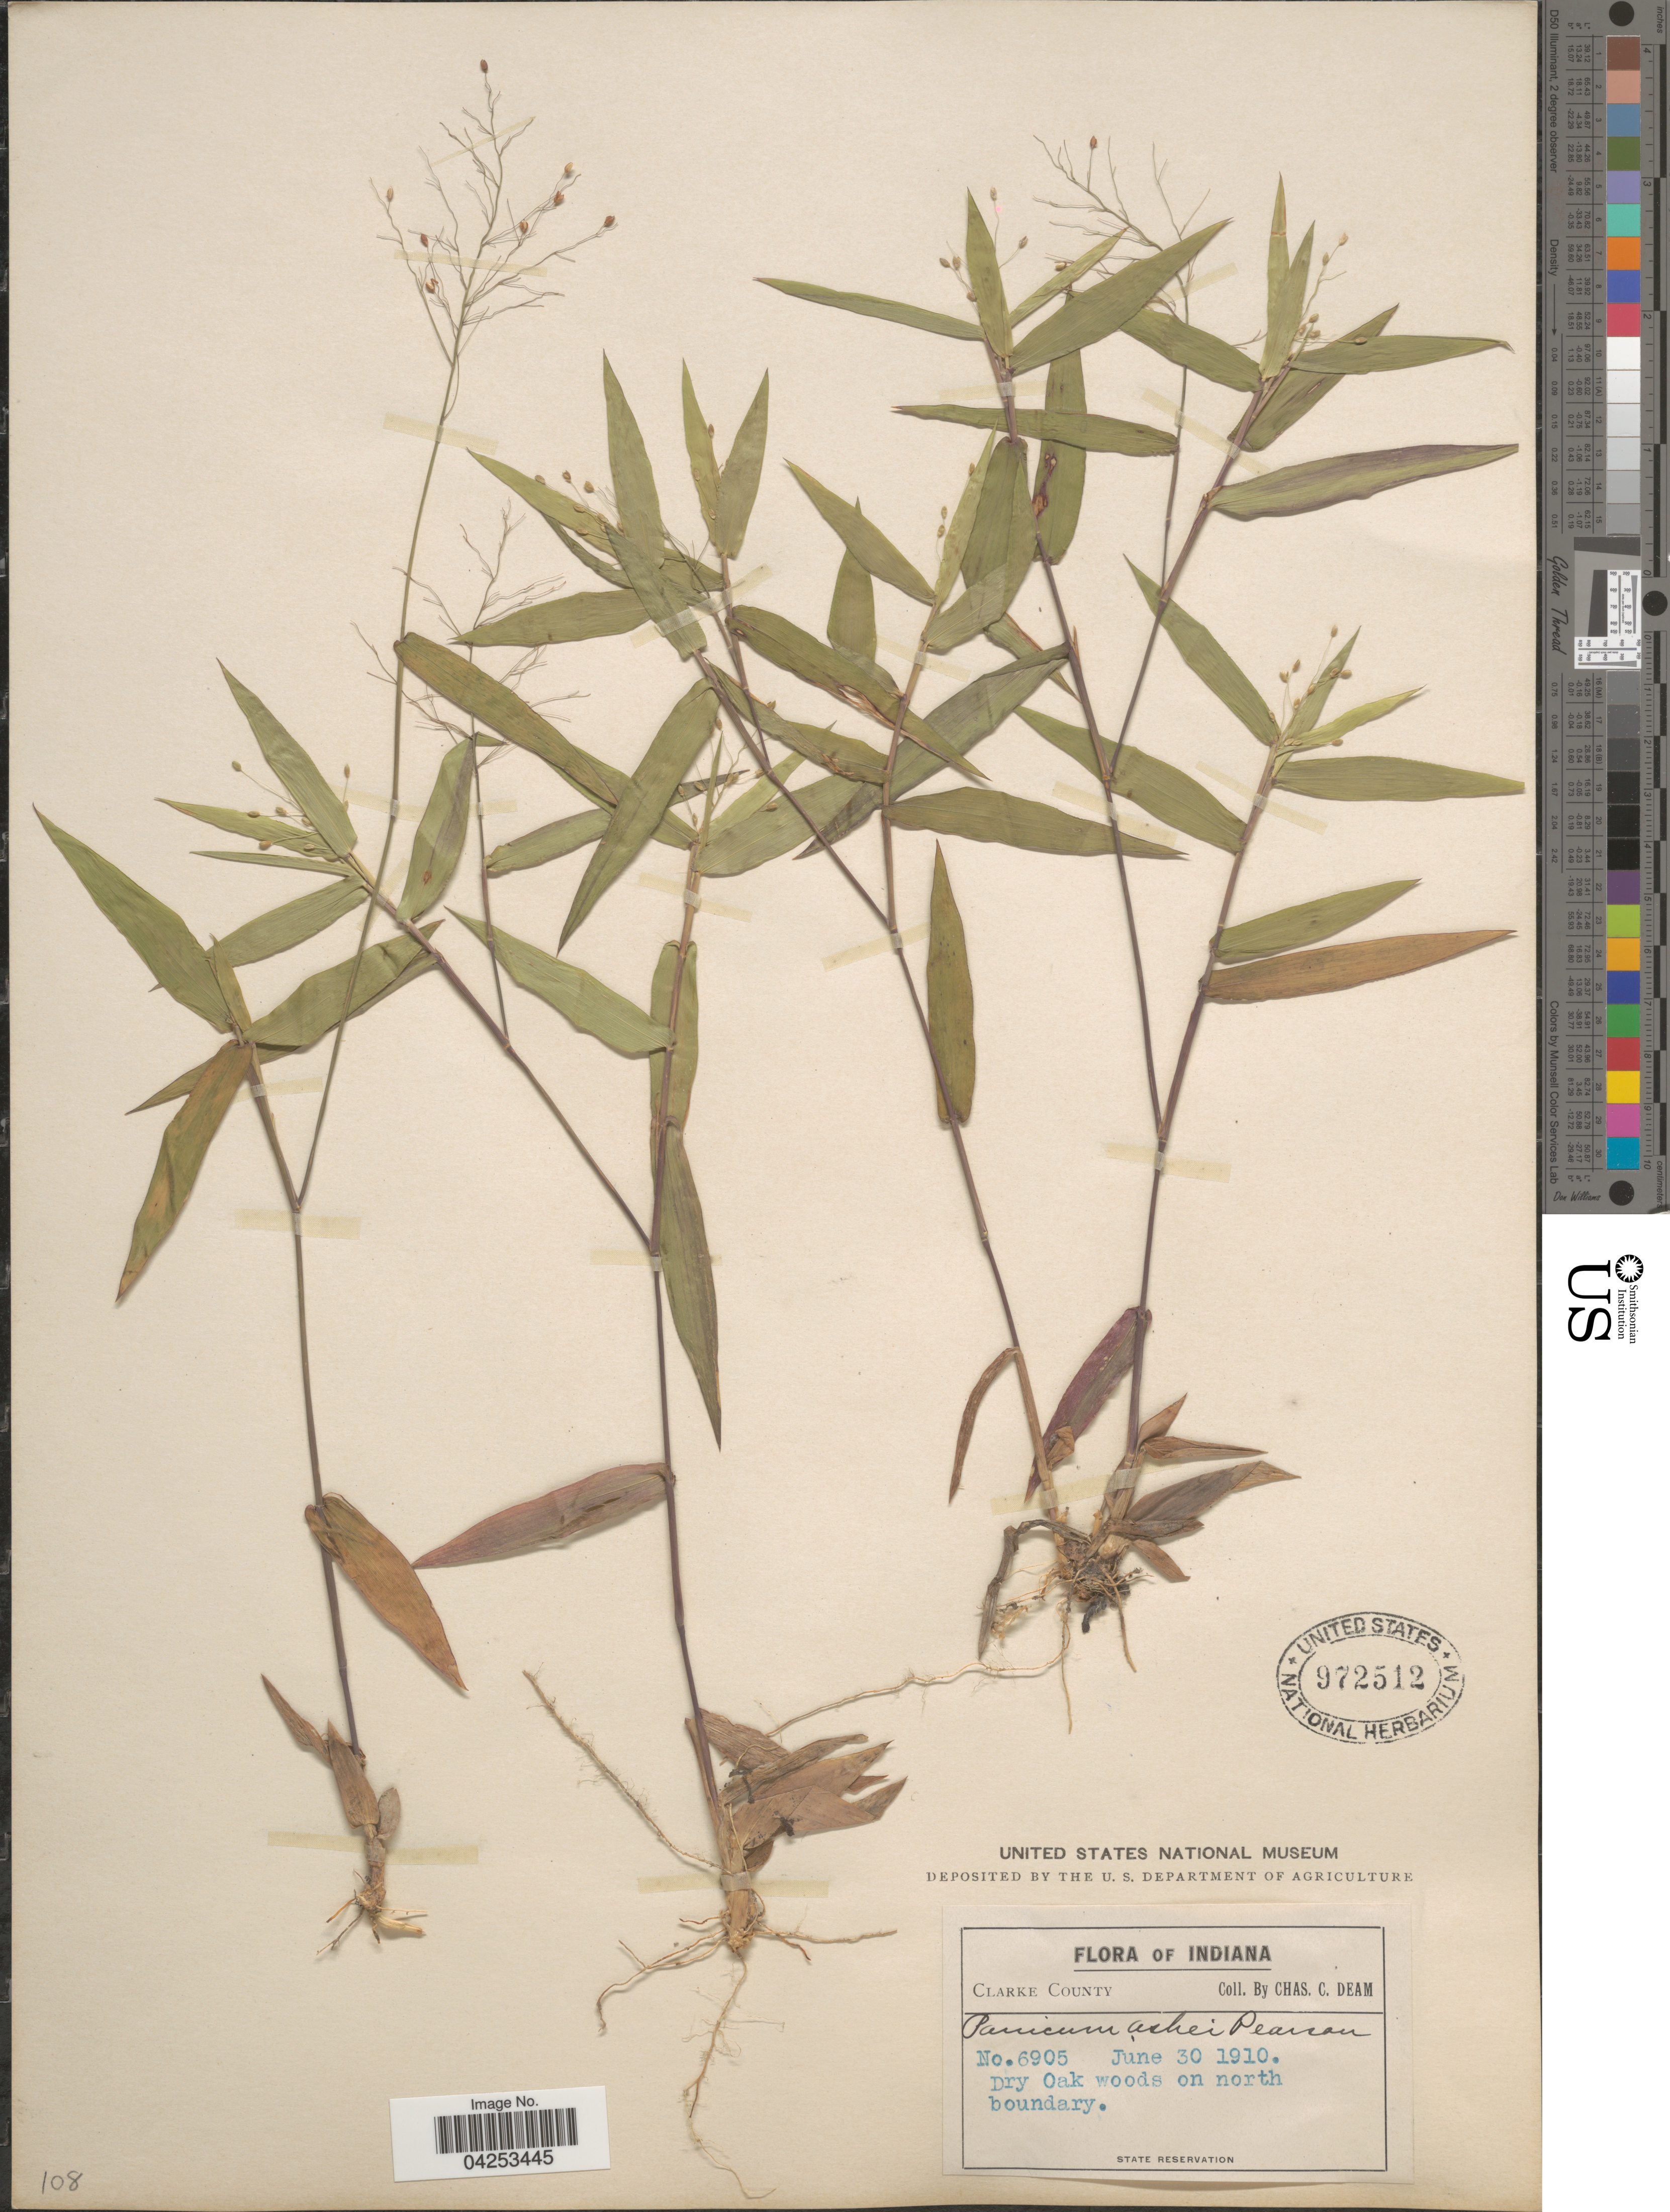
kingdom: Plantae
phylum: Tracheophyta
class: Liliopsida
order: Poales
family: Poaceae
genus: Dichanthelium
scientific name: Dichanthelium commutatum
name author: (Schult.) Gould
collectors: C. C. Deam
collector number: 6905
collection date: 1910-06-30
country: United States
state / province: Indiana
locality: Clarke County. Dry Oak woods on north boundary.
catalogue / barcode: US 972512